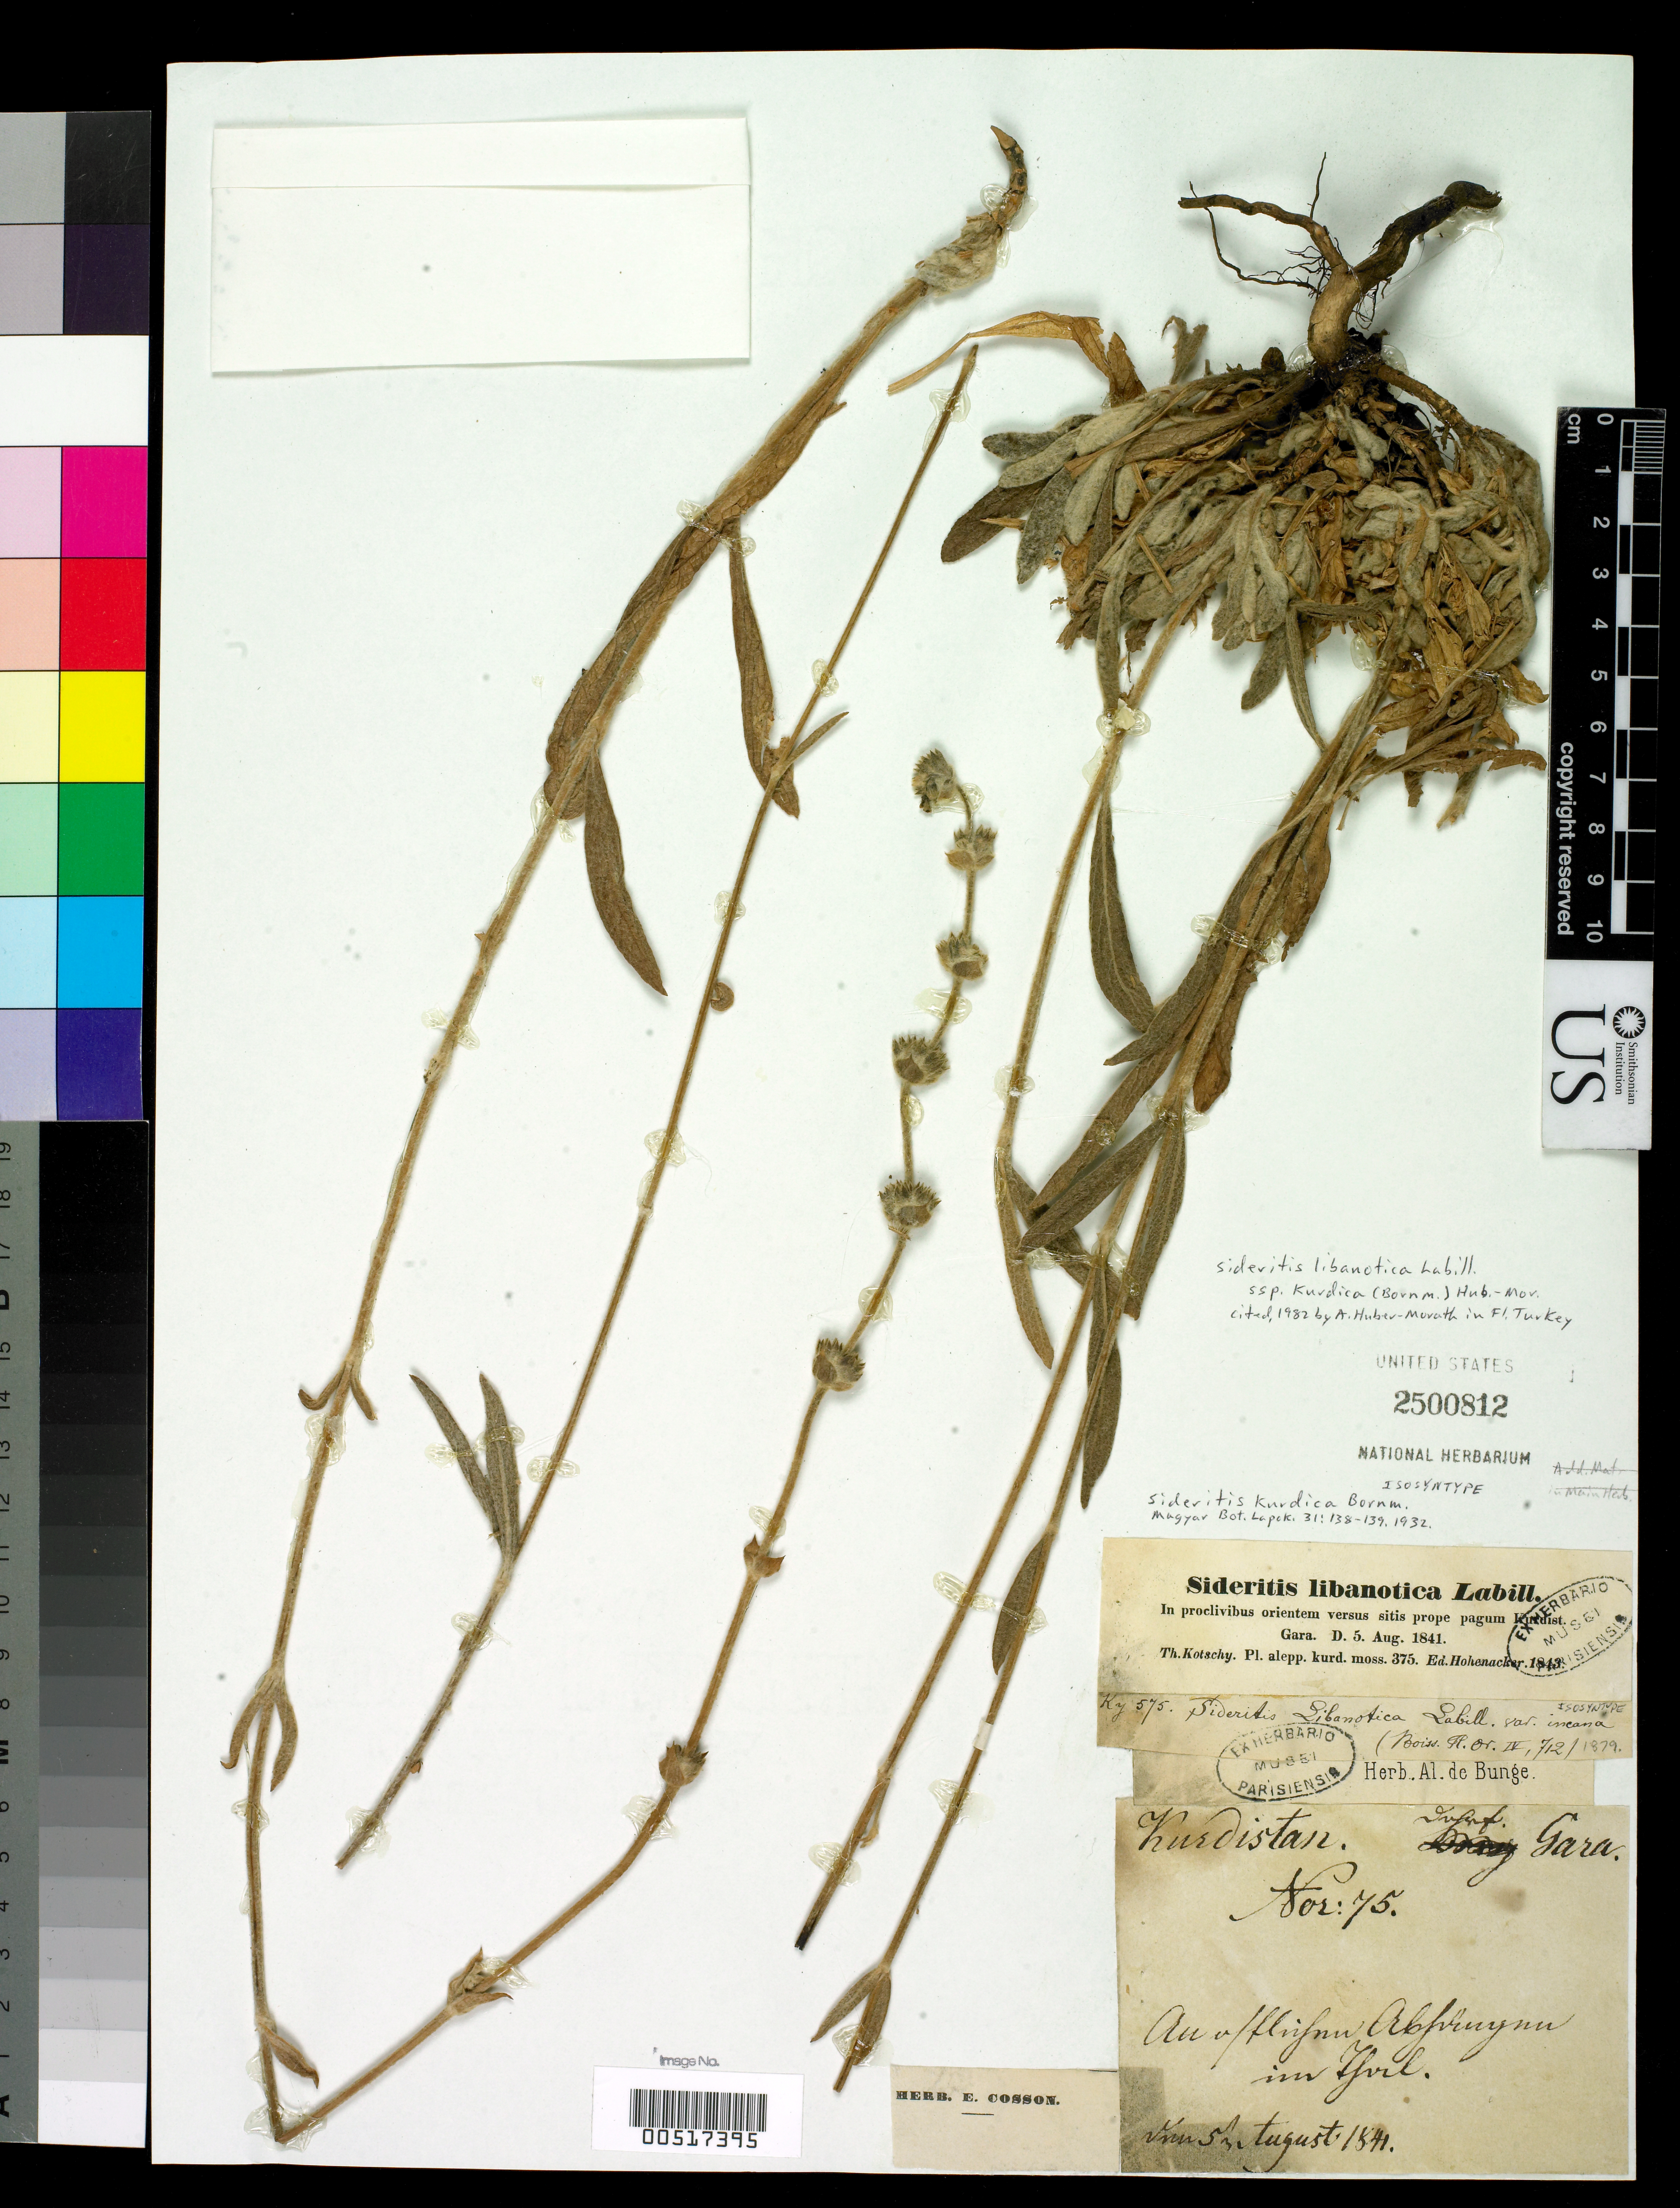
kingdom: Plantae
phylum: Tracheophyta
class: Magnoliopsida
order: Lamiales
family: Lamiaceae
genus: Sideritis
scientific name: Sideritis kurdica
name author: Bornm.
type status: Isosyntype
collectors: K. G. Kotschy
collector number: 375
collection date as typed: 05 Aug 1841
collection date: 1841-08-05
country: Iraq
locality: In proclivibus orientem versus sitis prope pagum Kurdist., Gara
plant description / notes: A second syntype of Sideritis kurdica Bornm. (Sintenis 1136) is filed in the type herbarium under that name.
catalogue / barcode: US 2500812